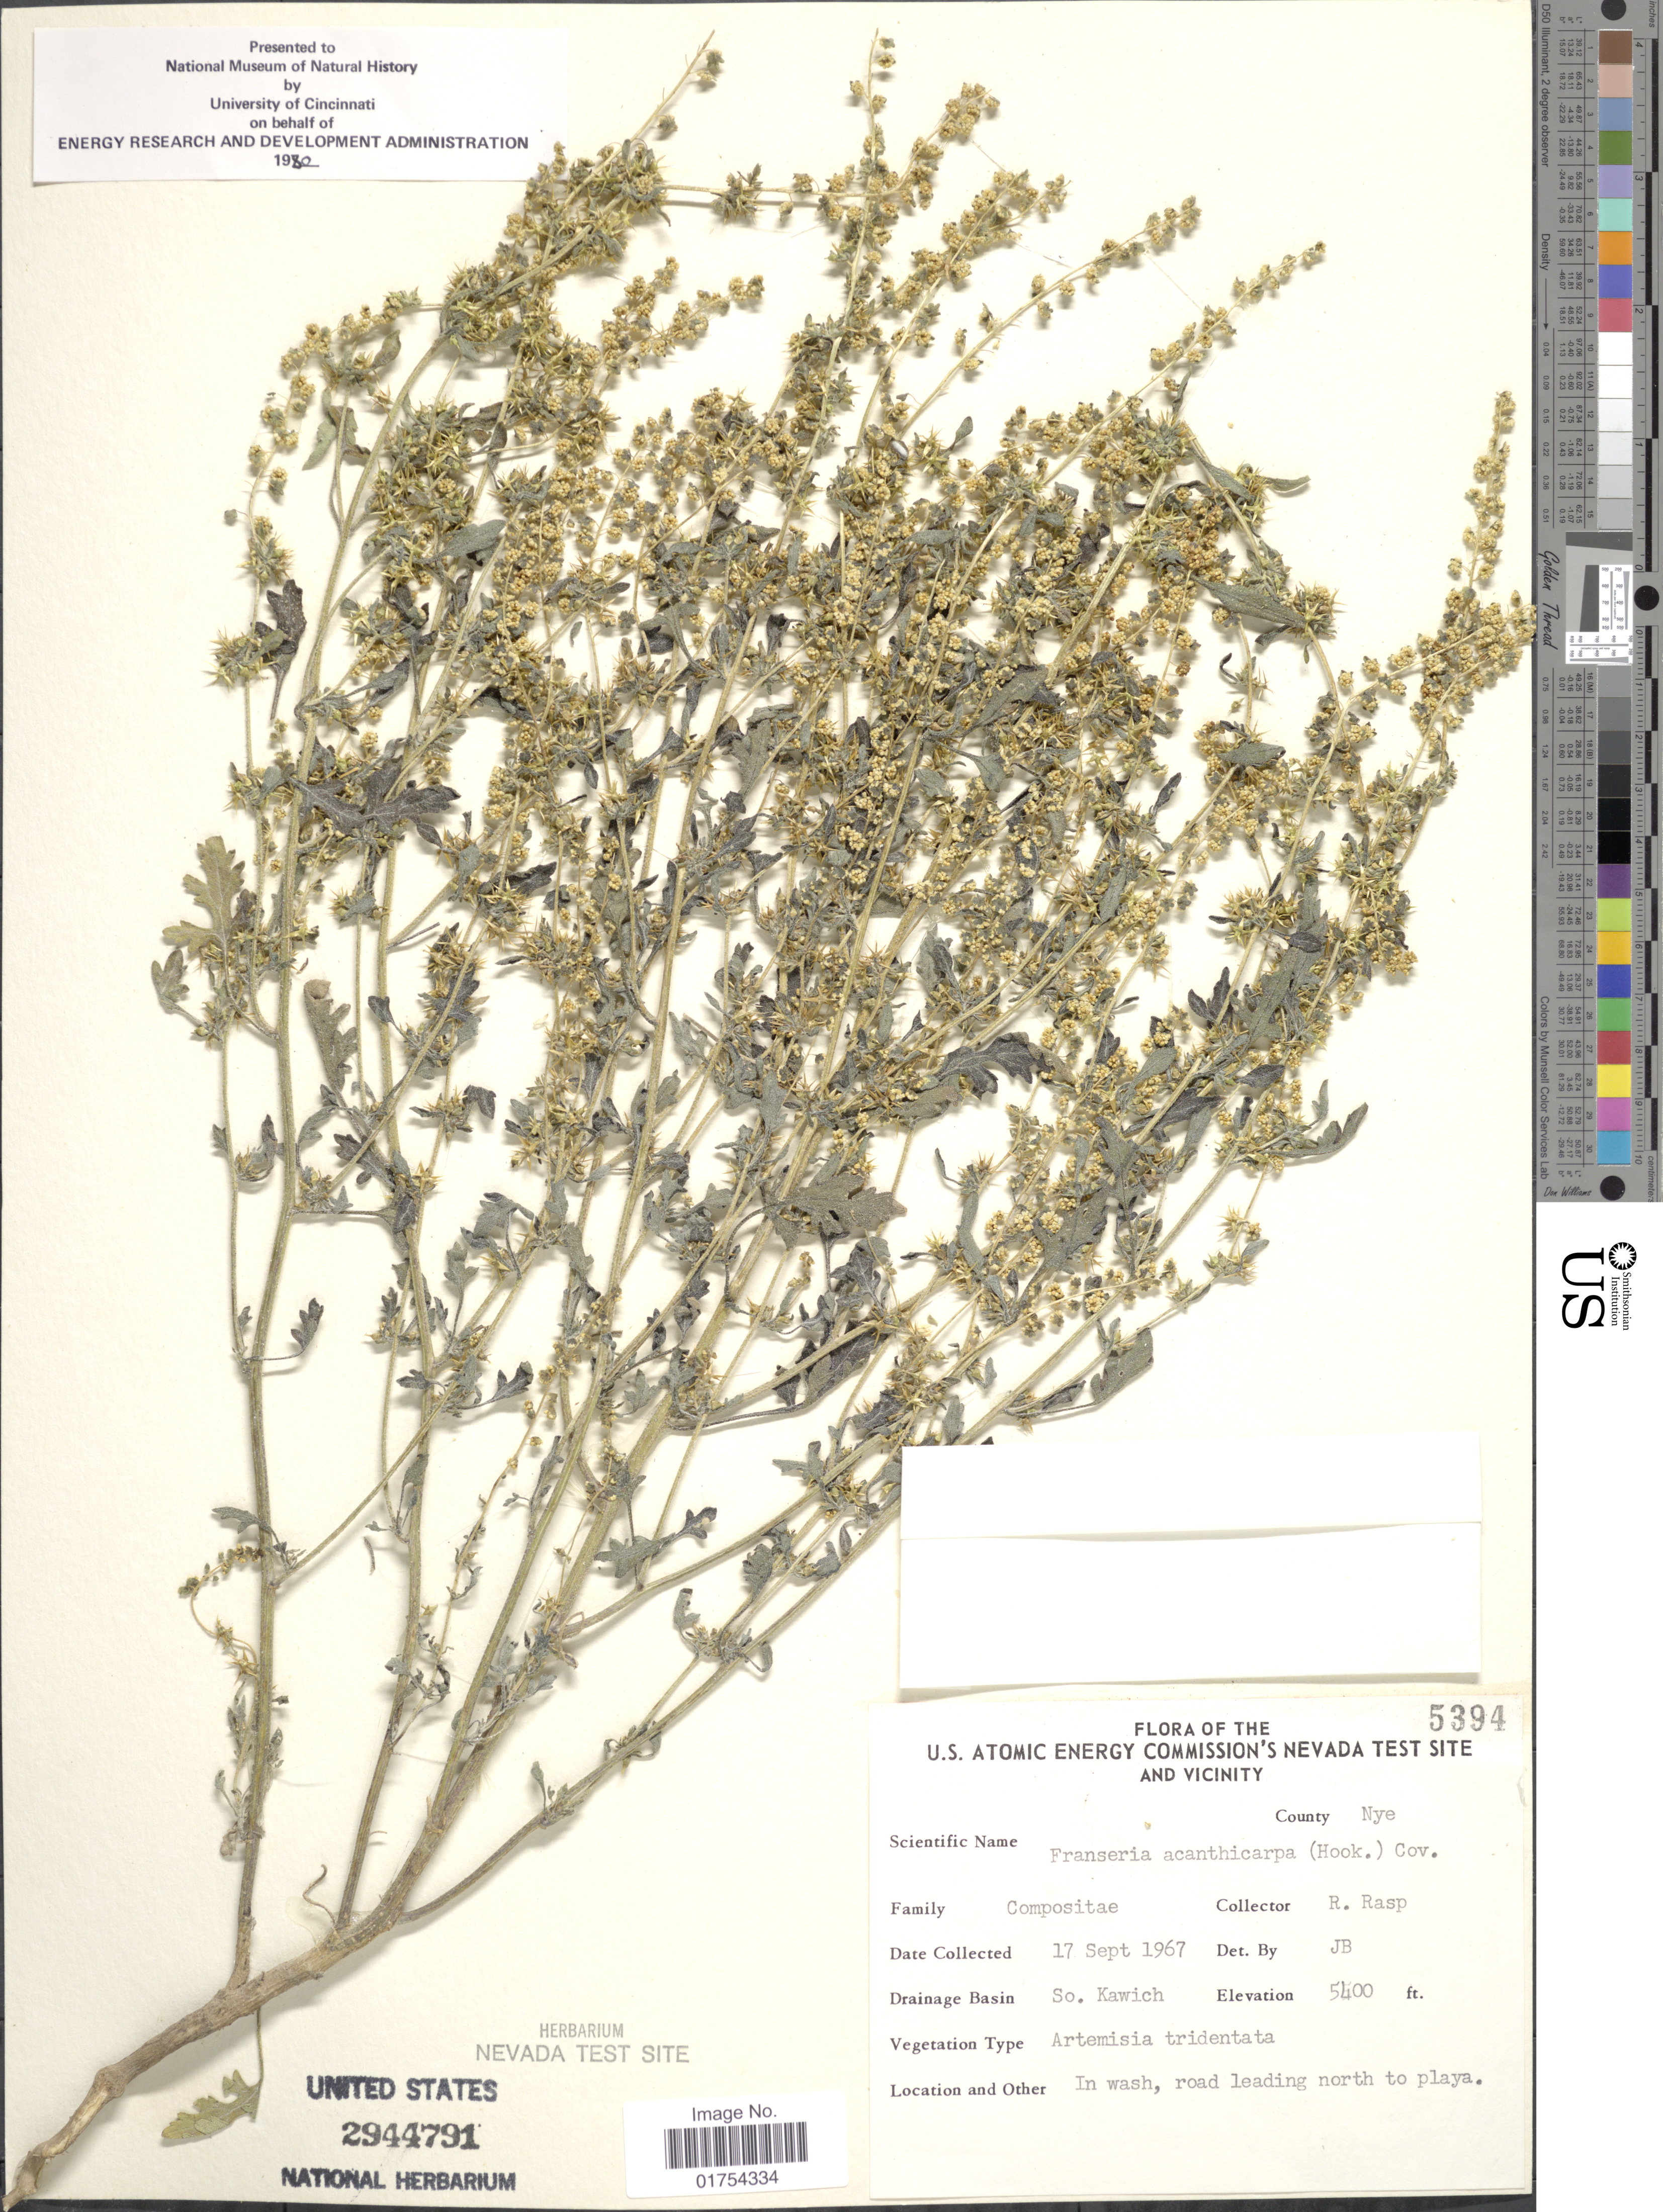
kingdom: Plantae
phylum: Tracheophyta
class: Magnoliopsida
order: Asterales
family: Asteraceae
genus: Franseria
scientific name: Franseria acanthicarpa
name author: Coville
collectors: R. Rasp.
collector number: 5394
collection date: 1967-09-17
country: United States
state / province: Nevada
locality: U.S. Atomic Energy Commission's Nevada Test Site and Vicinity, County Nye, So. Kawich, In wash, road leading north to playa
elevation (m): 1646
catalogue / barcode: US 2944791